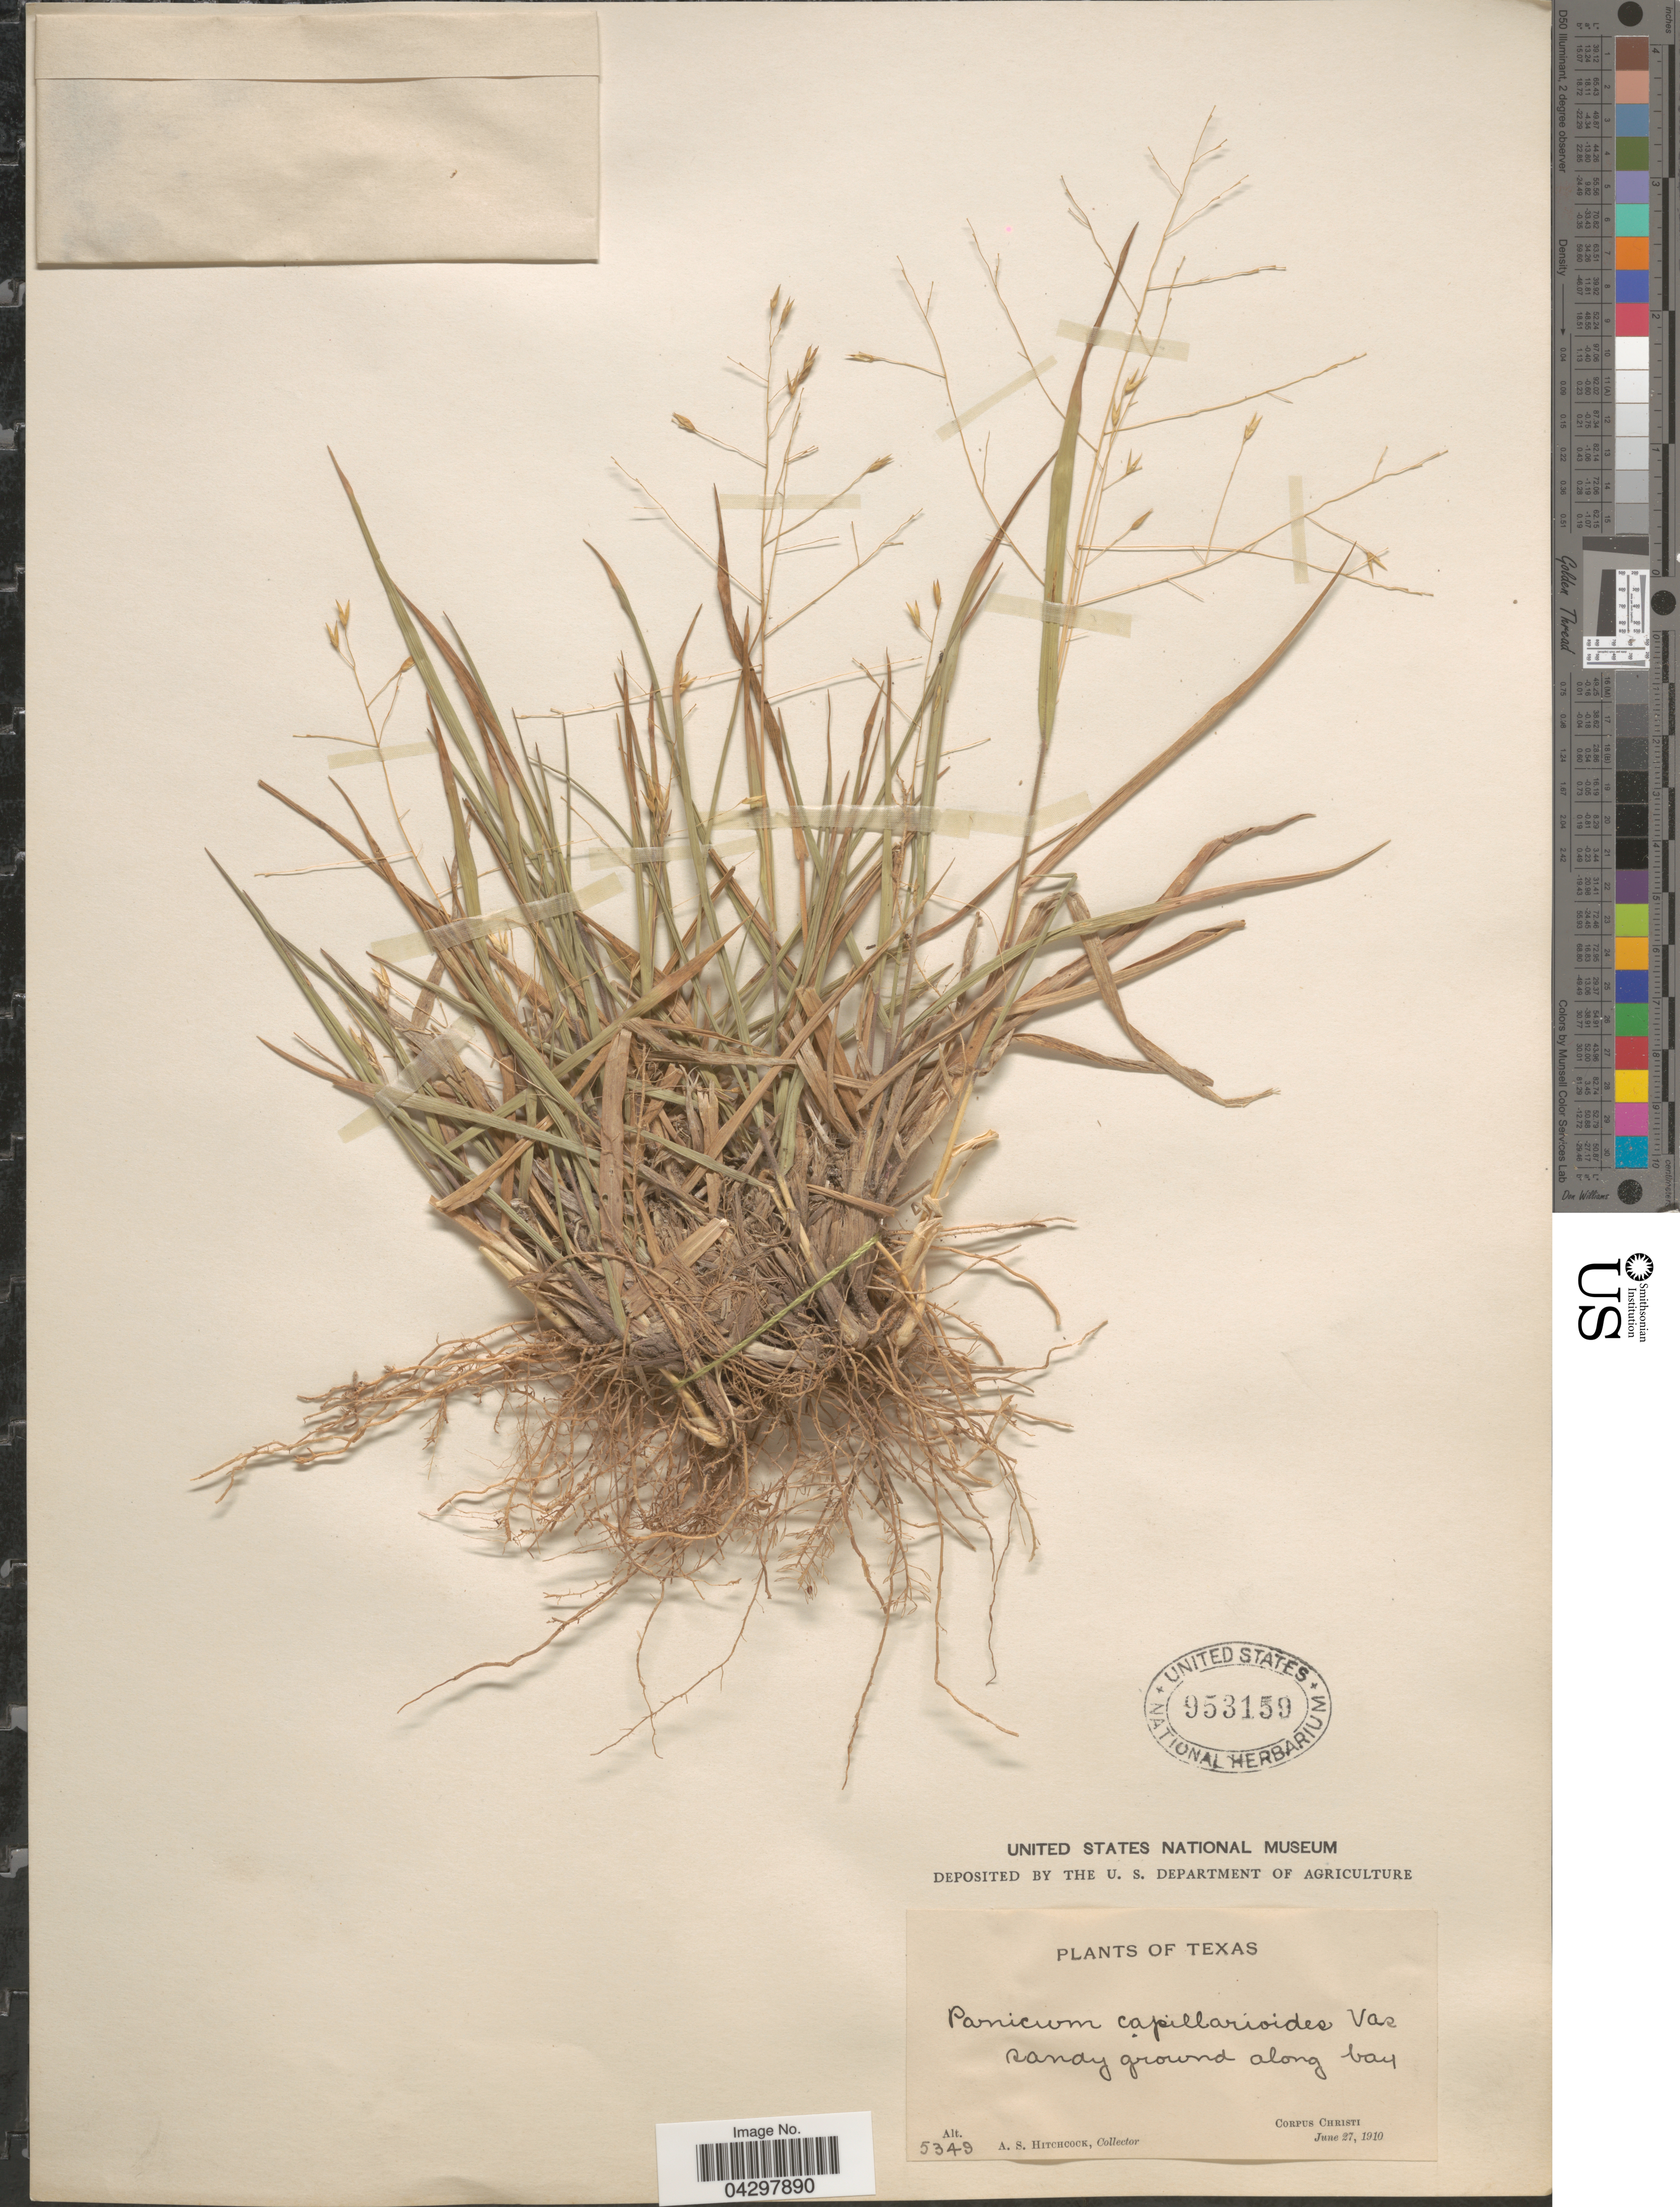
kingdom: Plantae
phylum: Tracheophyta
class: Liliopsida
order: Poales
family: Poaceae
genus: Panicum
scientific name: Panicum capillarioides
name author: Vasey in J.M. Coult.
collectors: A. S. Hitchcock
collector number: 5349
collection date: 1910-06-27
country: United States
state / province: Texas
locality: Sandy ground along bay. Corpus Christi.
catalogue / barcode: US 953159